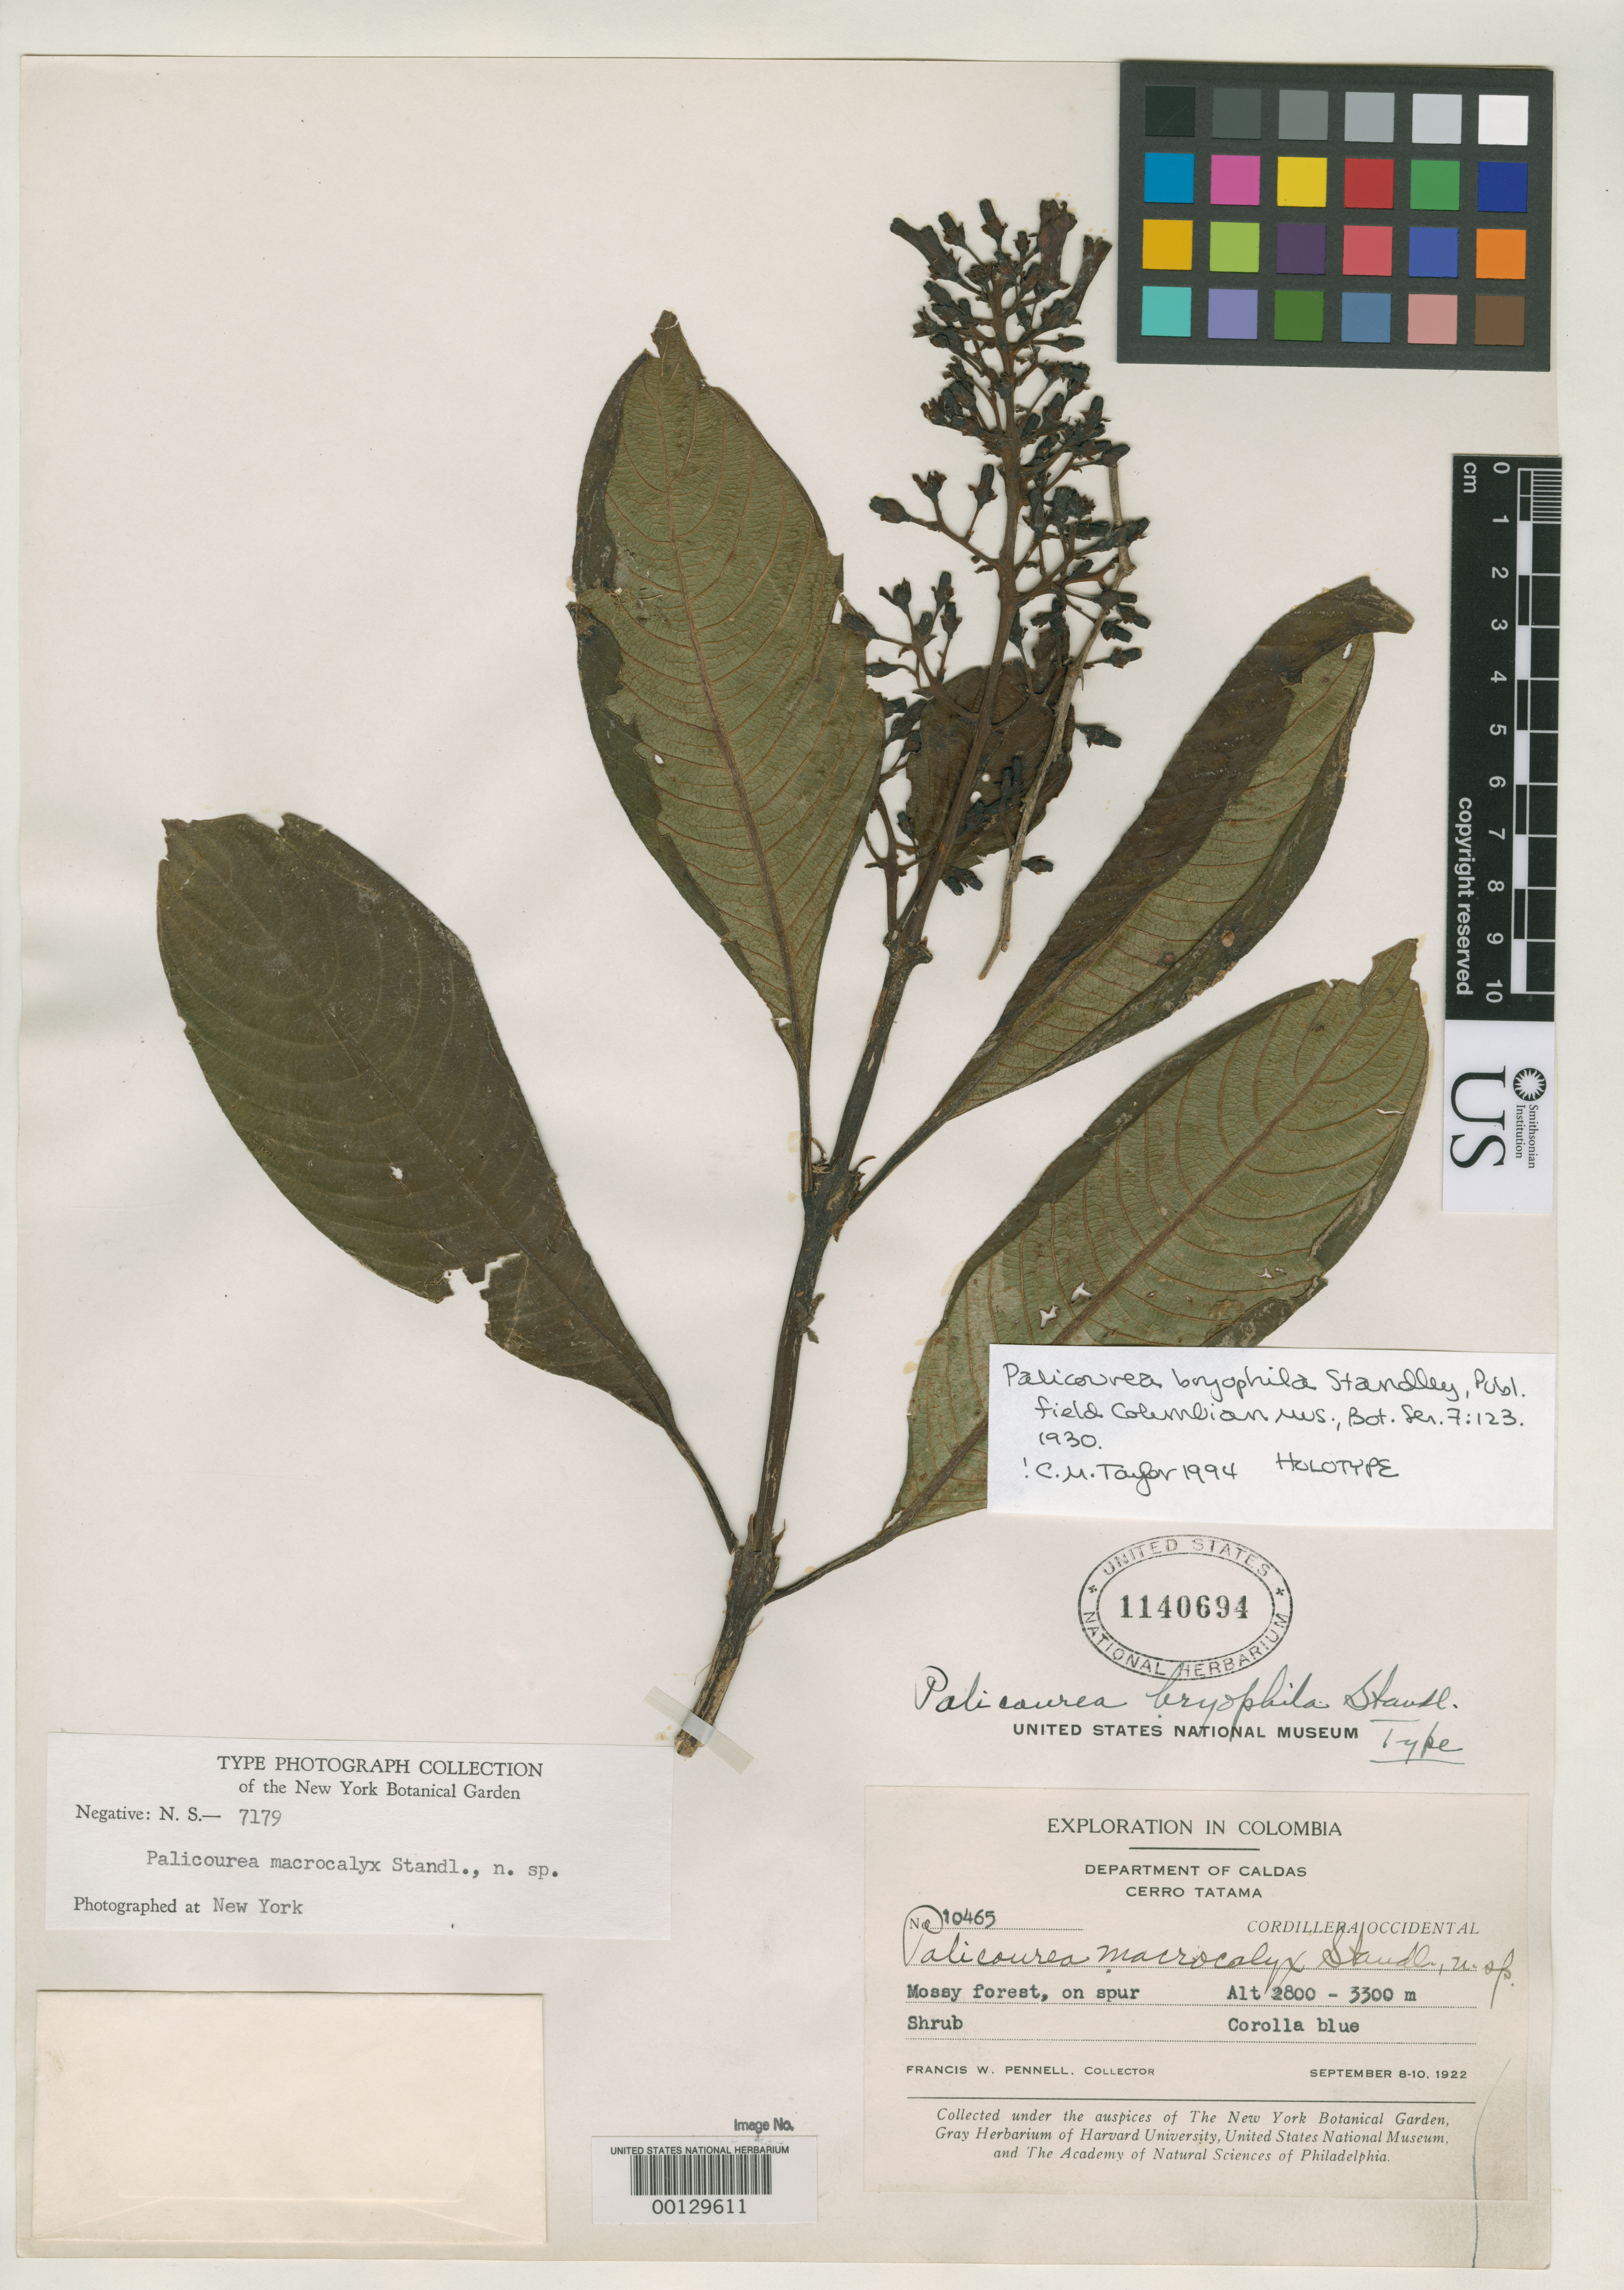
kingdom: Plantae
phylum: Tracheophyta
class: Magnoliopsida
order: Gentianales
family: Rubiaceae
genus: Palicourea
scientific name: Palicourea bryophila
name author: Standl.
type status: Holotype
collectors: F. W. Pennell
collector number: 10465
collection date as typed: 08 Sep 1922 to 10 Sep 1922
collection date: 1922-09-08/1922-09-10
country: Colombia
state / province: Caldas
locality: Cerro Tatama, Cordillera Occidental.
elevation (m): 2800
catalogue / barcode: US 1140694